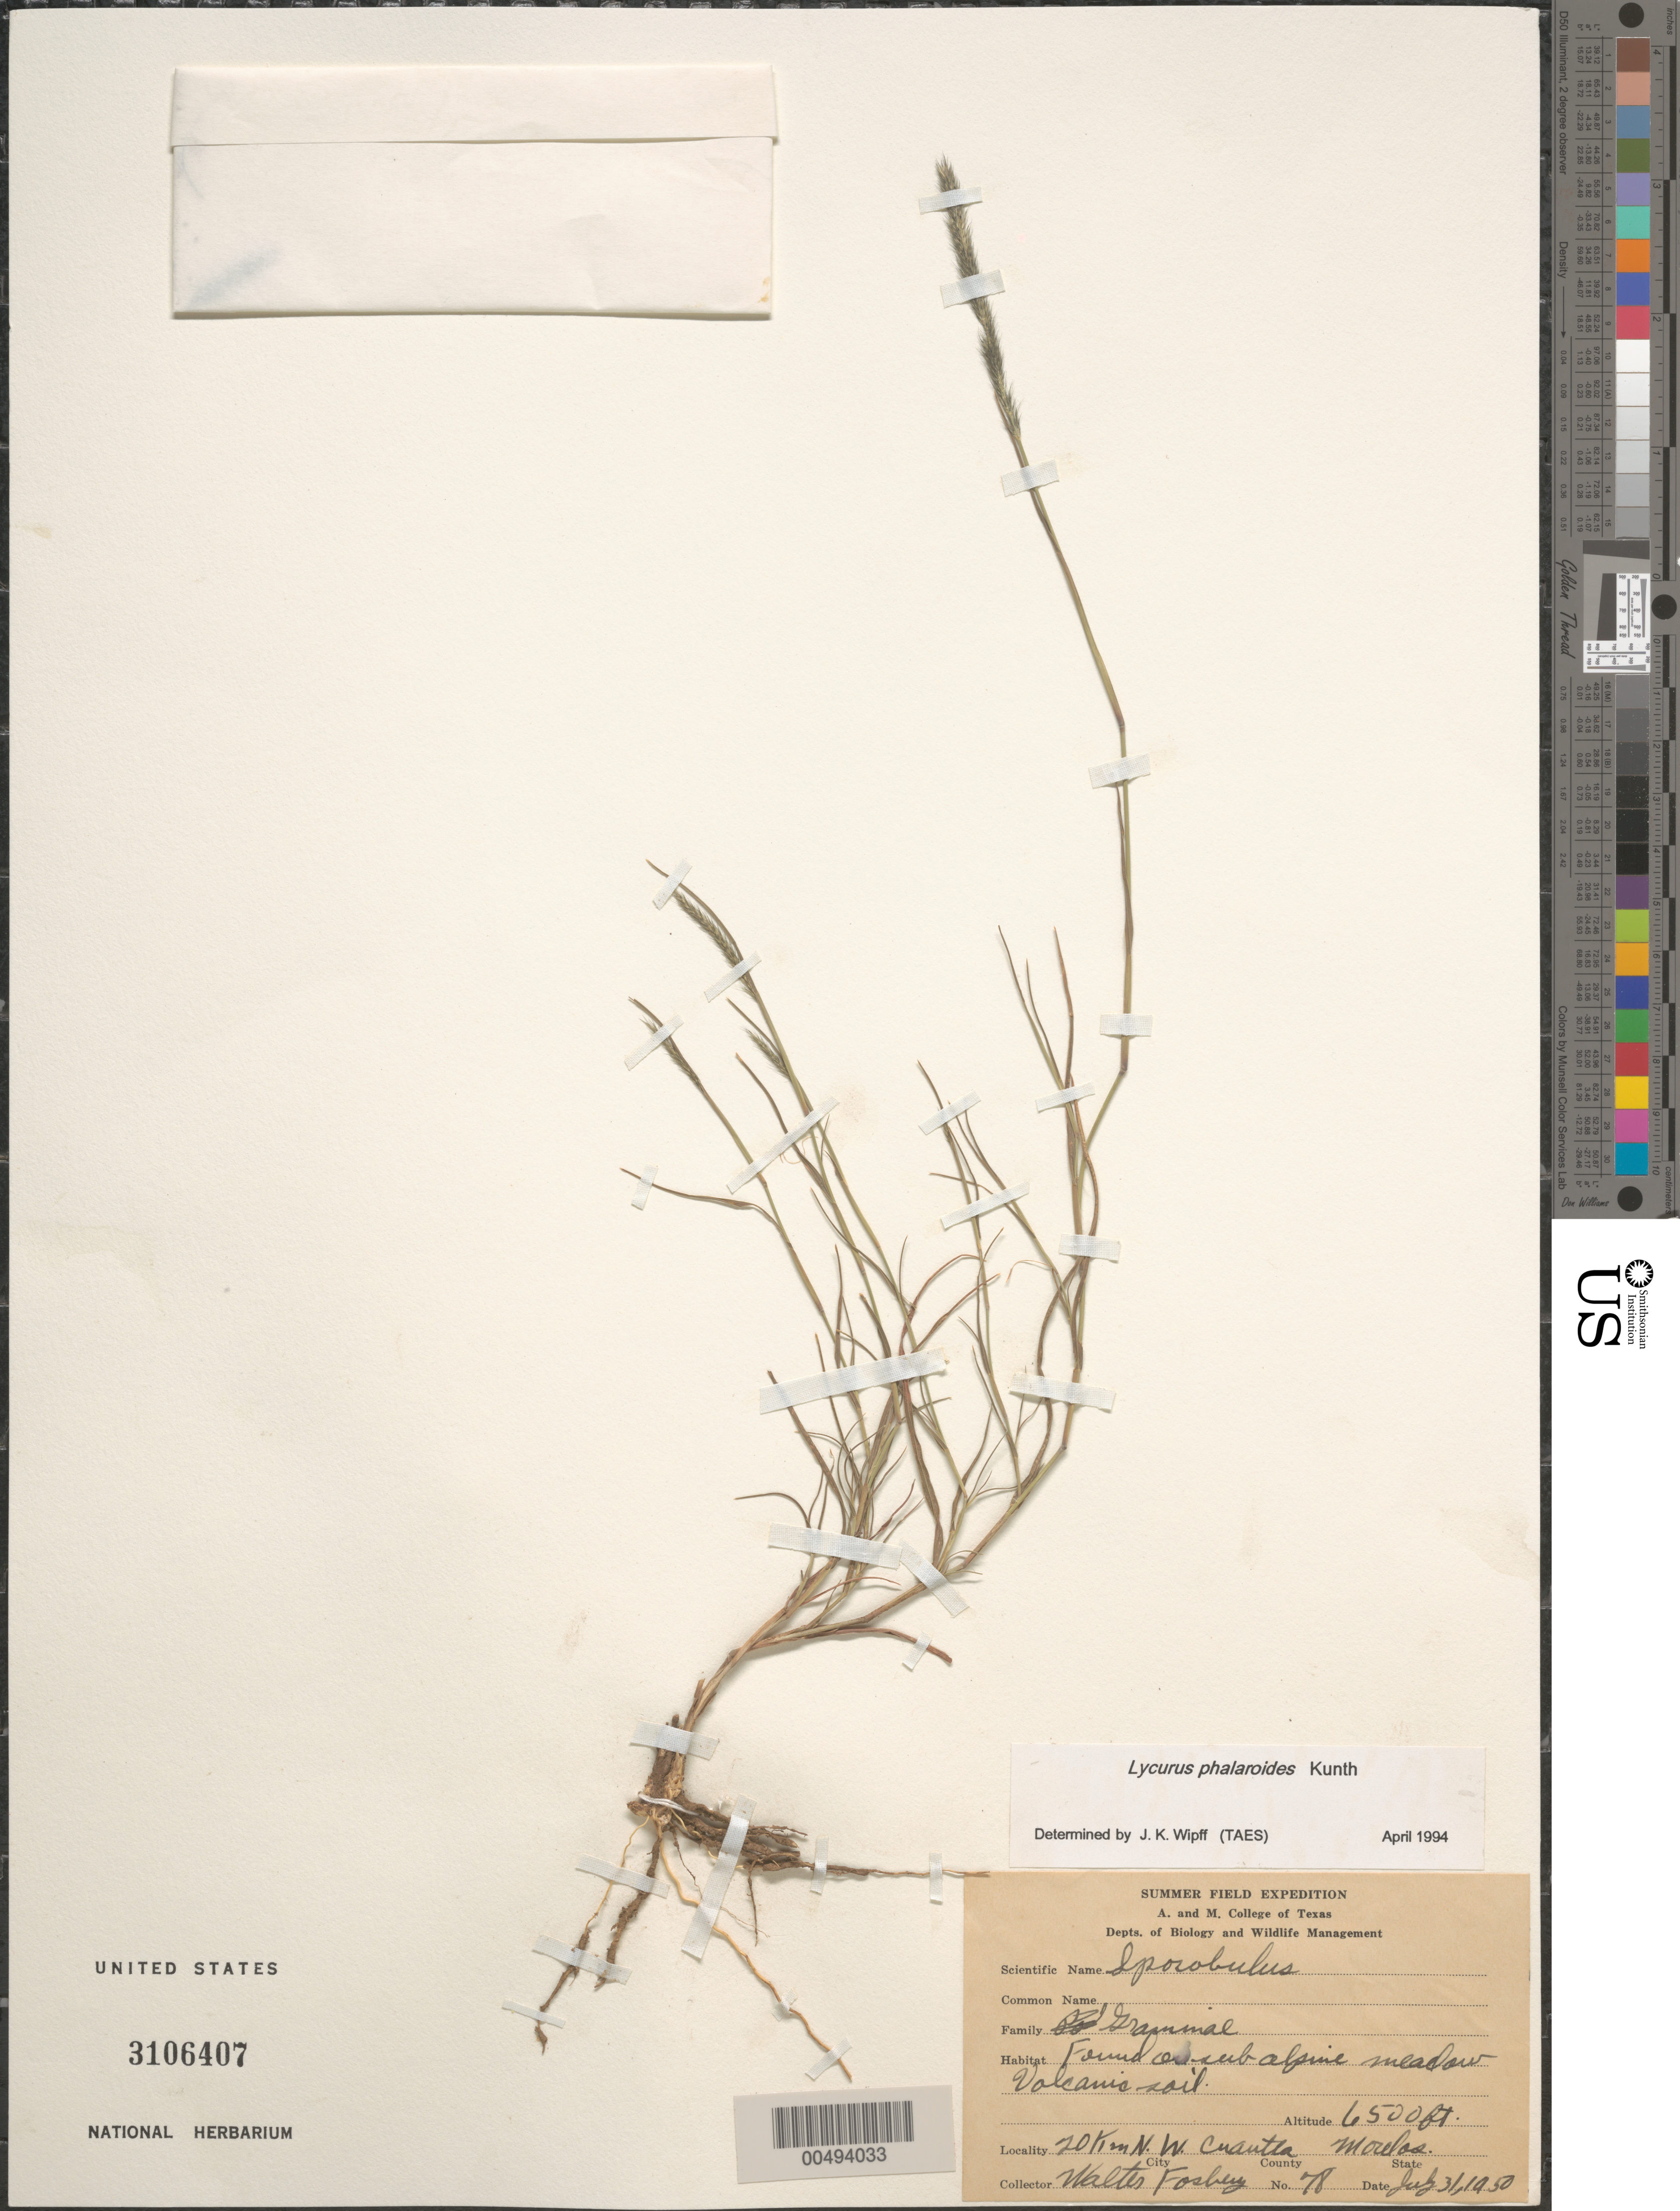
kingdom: Plantae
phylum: Tracheophyta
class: Liliopsida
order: Poales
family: Poaceae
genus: Lycurus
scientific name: Lycurus phalaroides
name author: Kunth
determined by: Wipff, J. K.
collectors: W. Fosberg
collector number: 78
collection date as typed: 31 Jul 1950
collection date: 1950-07-31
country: Mexico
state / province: Morelos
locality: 20 km NW Cuautla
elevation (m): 1981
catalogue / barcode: US 3106407